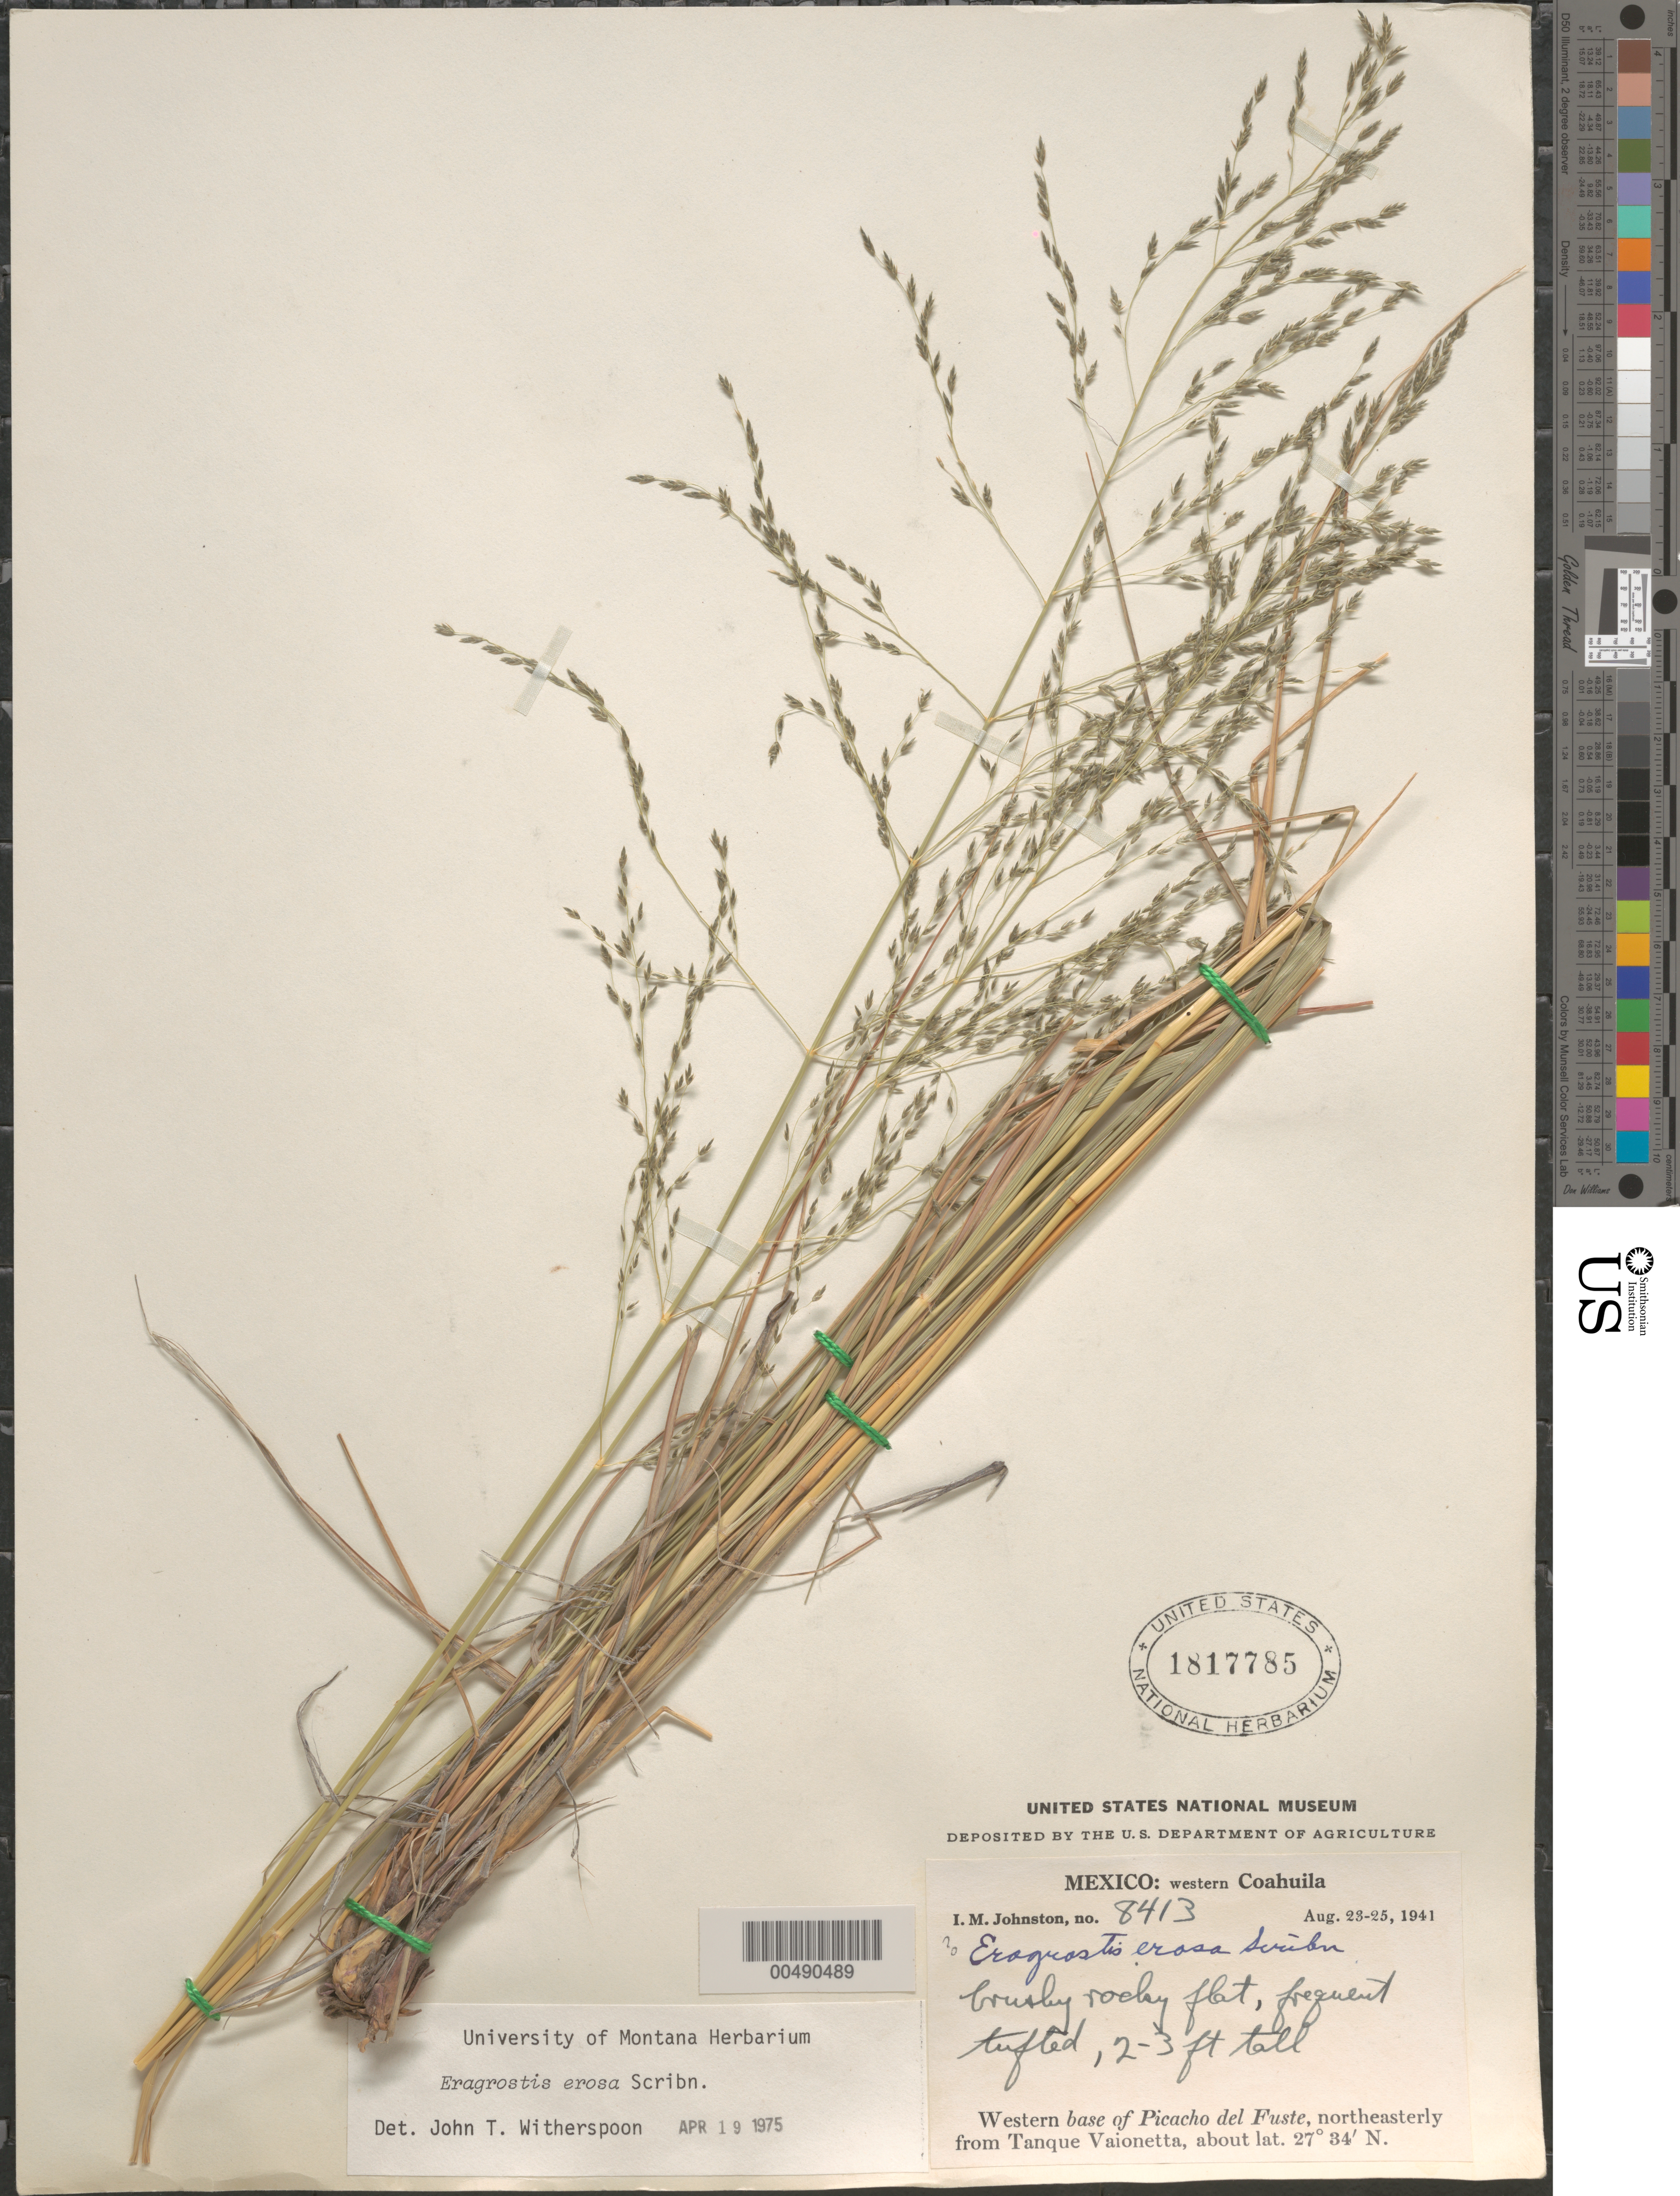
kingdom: Plantae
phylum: Tracheophyta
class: Liliopsida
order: Poales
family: Poaceae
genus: Eragrostis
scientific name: Eragrostis erosa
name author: Scribn. ex W.J. Beal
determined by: Witherspoon, John T.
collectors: I.M. Johnston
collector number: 8413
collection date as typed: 23 Aug 1941 to 25 Aug 1941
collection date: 1941-08-23/1941-08-25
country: Mexico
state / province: Coahuila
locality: W Coahuila, W base of Picacho del Fuste, NE from Tanque Vaionetta (lat/long recorded as: lat=27:34:0:N long=:::W)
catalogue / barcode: US 1817785